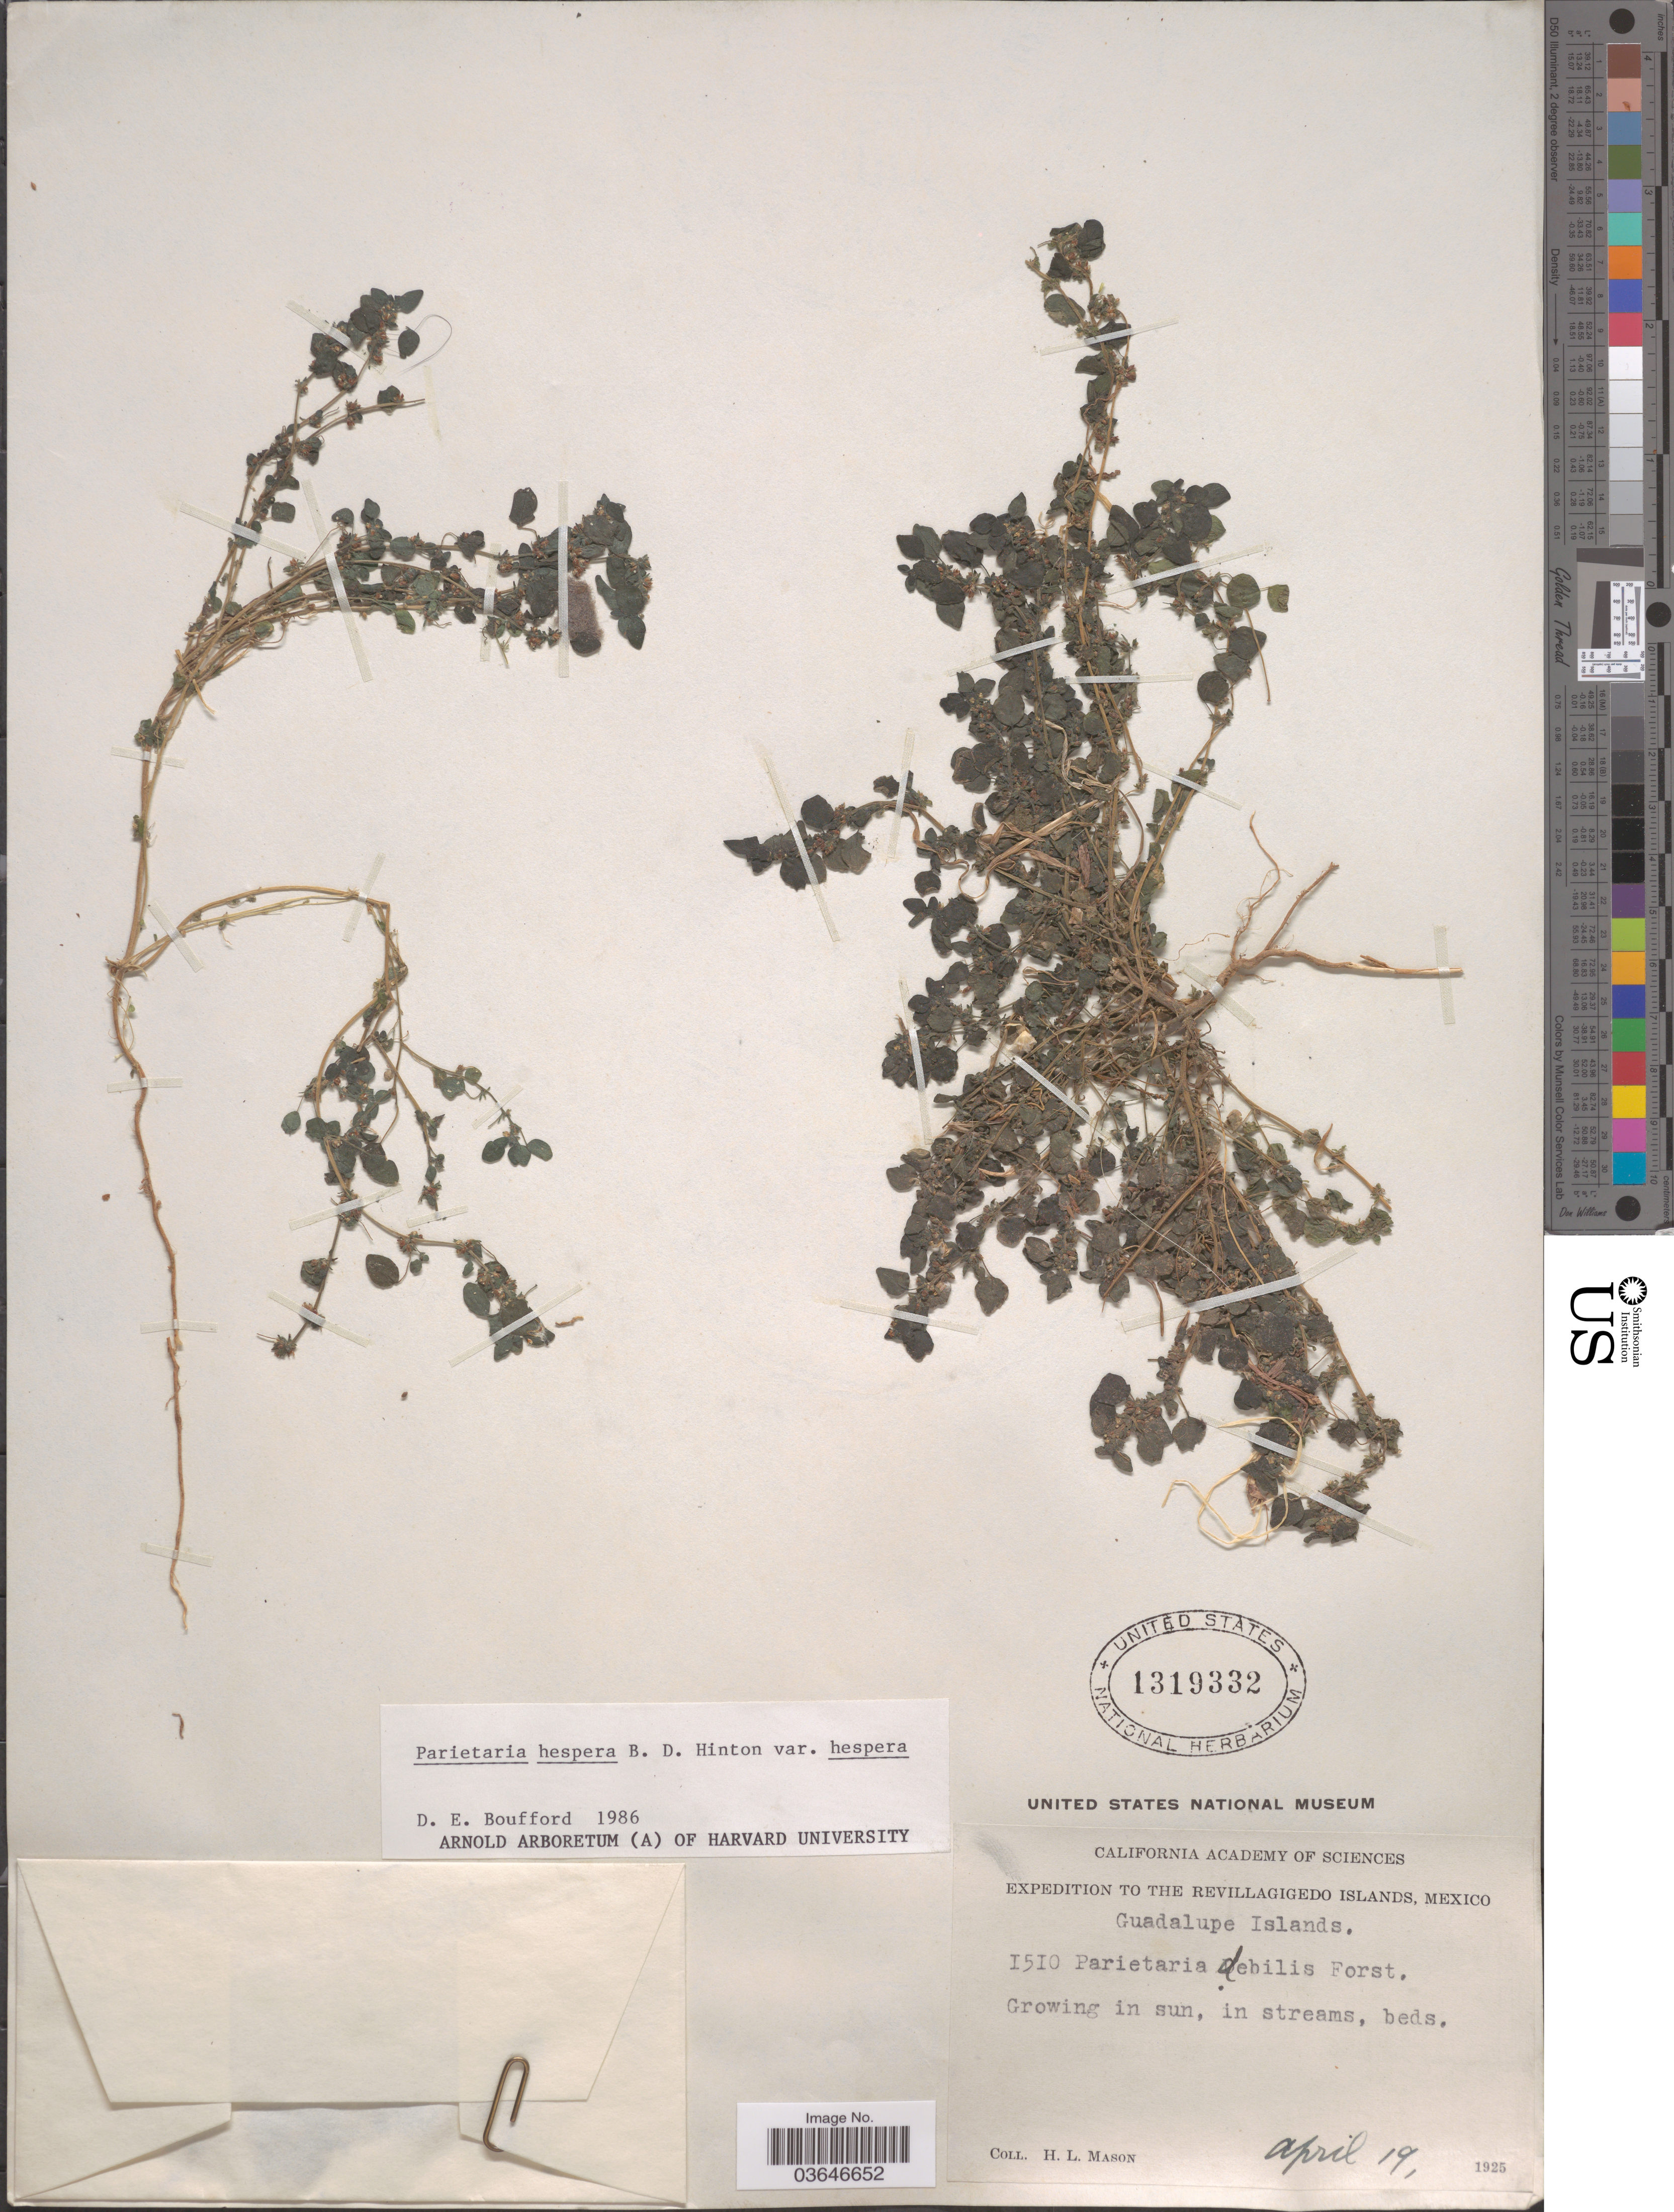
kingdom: Plantae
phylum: Tracheophyta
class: Magnoliopsida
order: Rosales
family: Urticaceae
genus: Parietaria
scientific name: Parietaria hespera var. hespera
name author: Hinton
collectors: H. L. Mason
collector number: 1510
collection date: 1925-04-19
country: Mexico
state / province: Colima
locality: Revillagigedo Islands. Guadalupe Islands.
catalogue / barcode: US 1319332